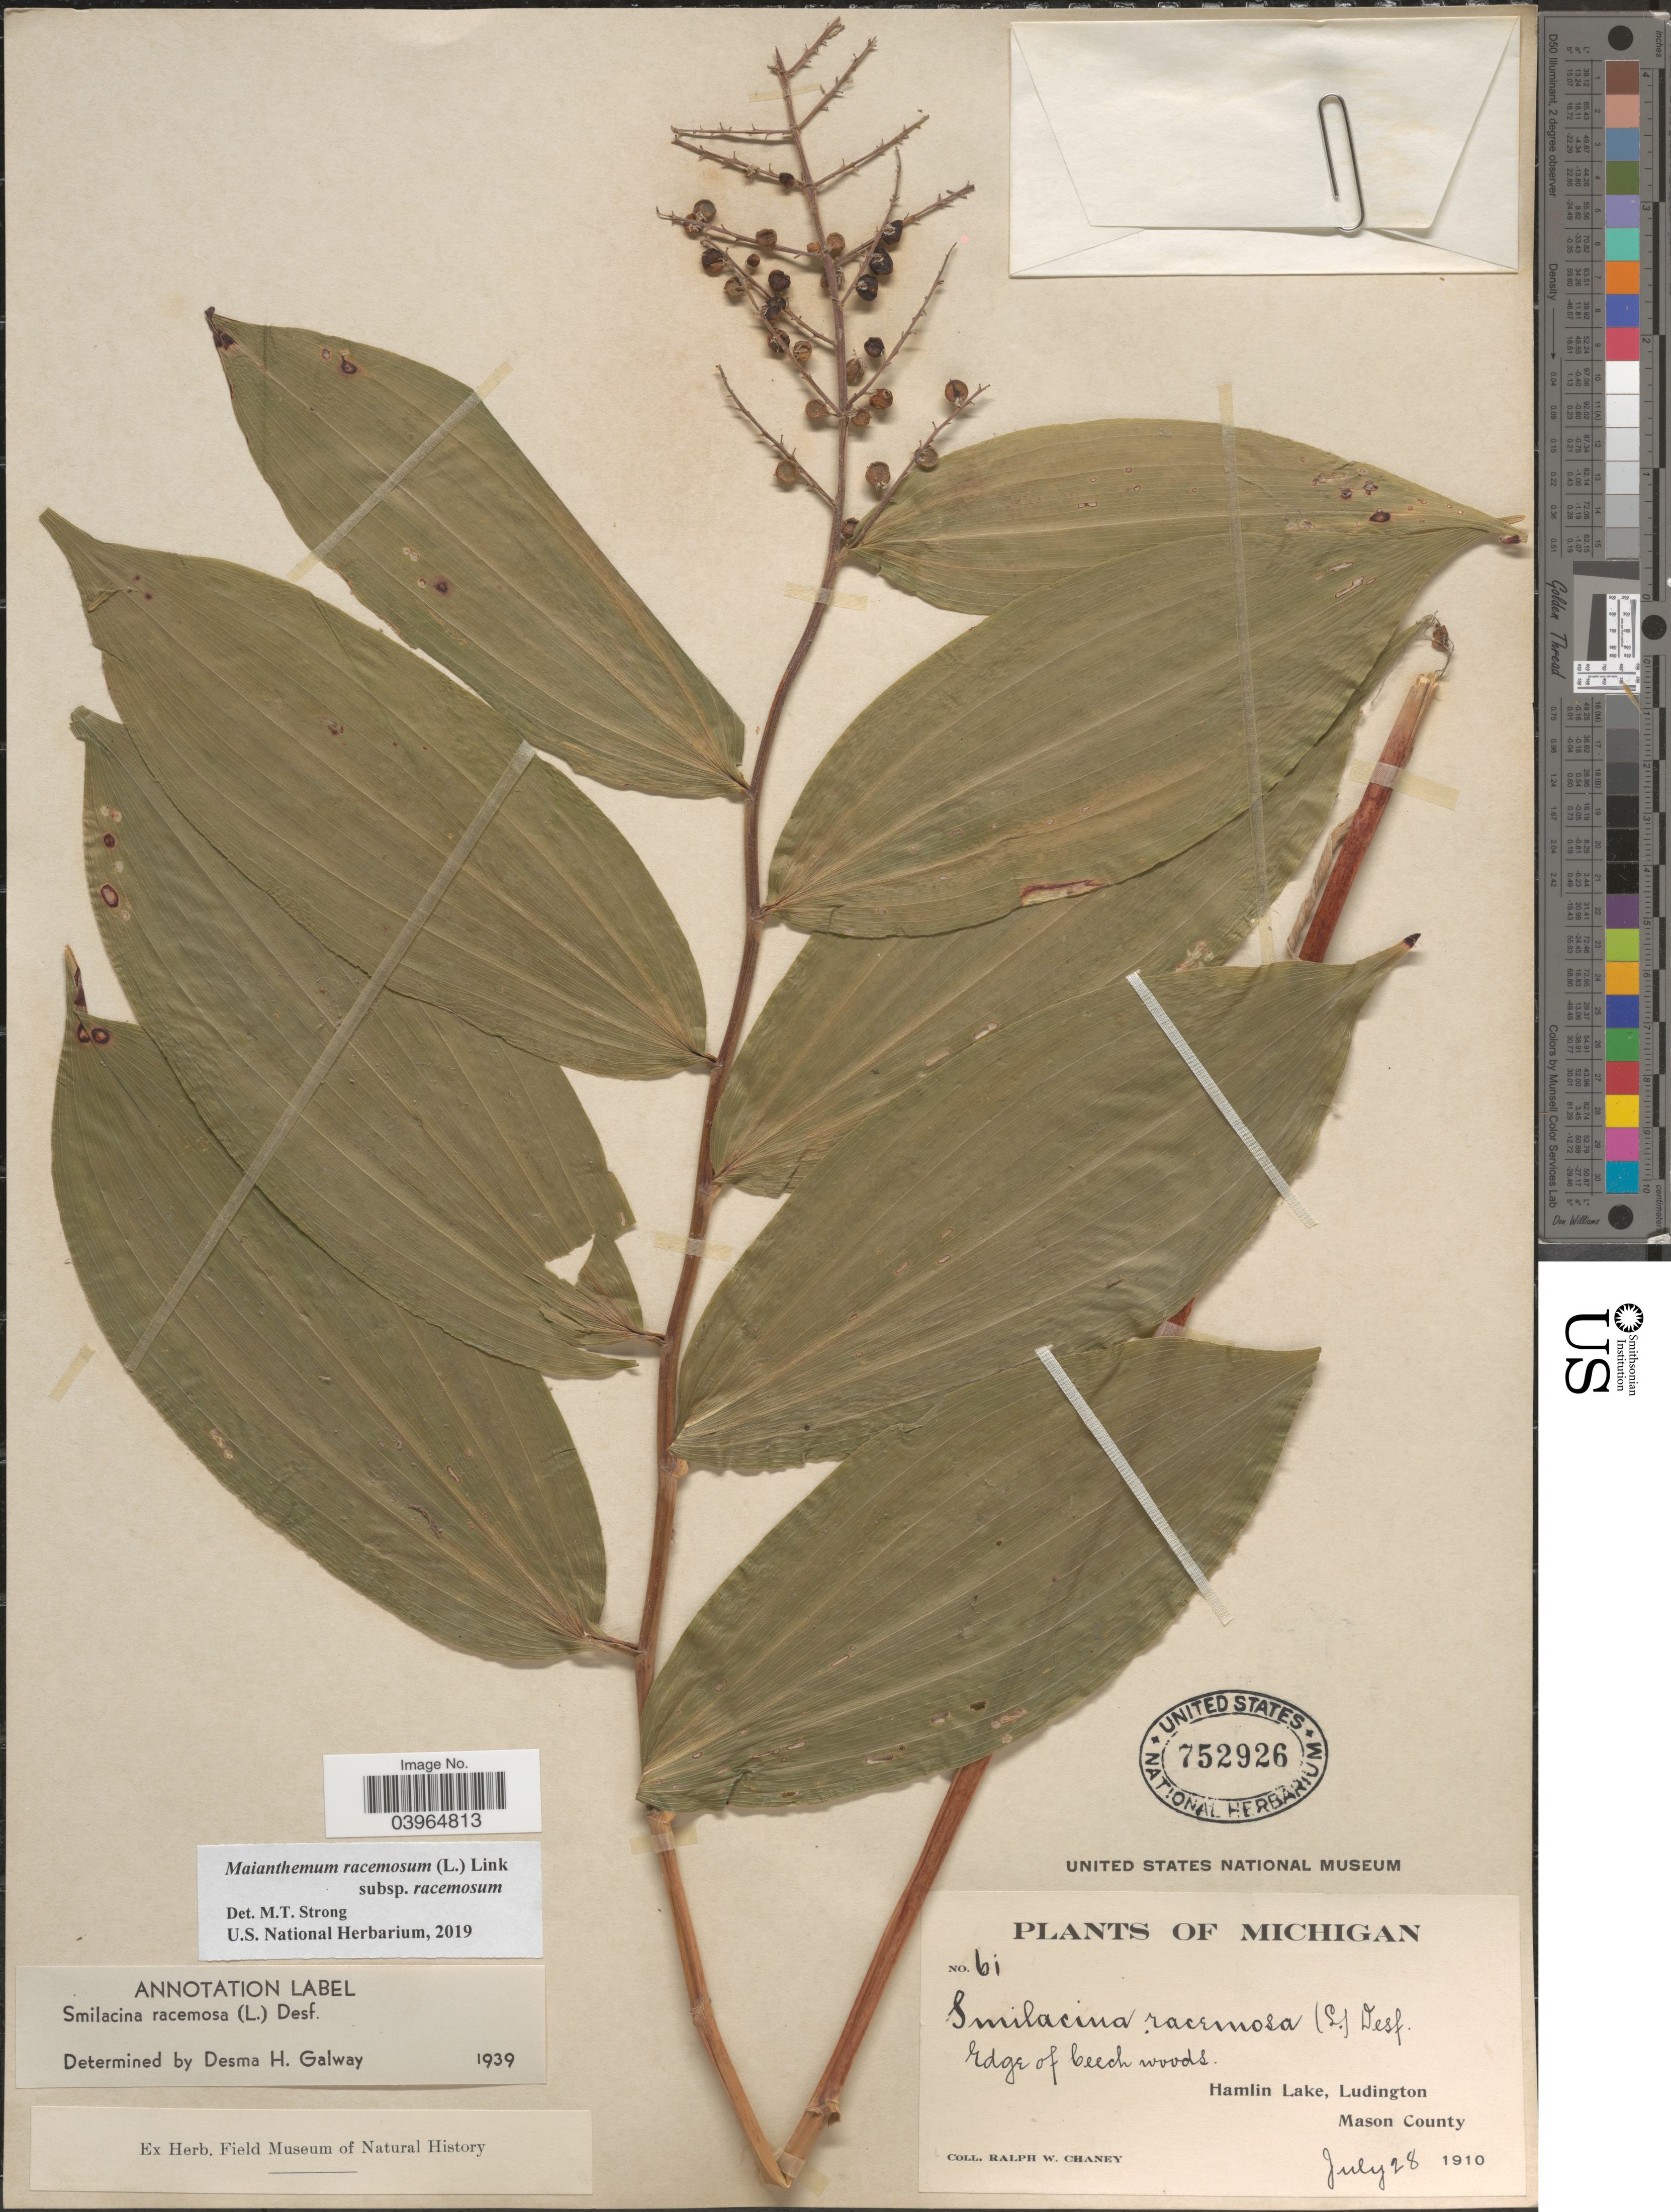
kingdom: Plantae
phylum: Tracheophyta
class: Liliopsida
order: Asparagales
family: Asparagaceae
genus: Maianthemum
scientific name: Maianthemum racemosum subsp. racemosum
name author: (L.) Link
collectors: R. Chaney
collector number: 61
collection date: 1910-07-28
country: United States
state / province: Michigan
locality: Edge of Ceech woods. Hamlin Lake, Ludington. Mason County.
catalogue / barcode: US 752926